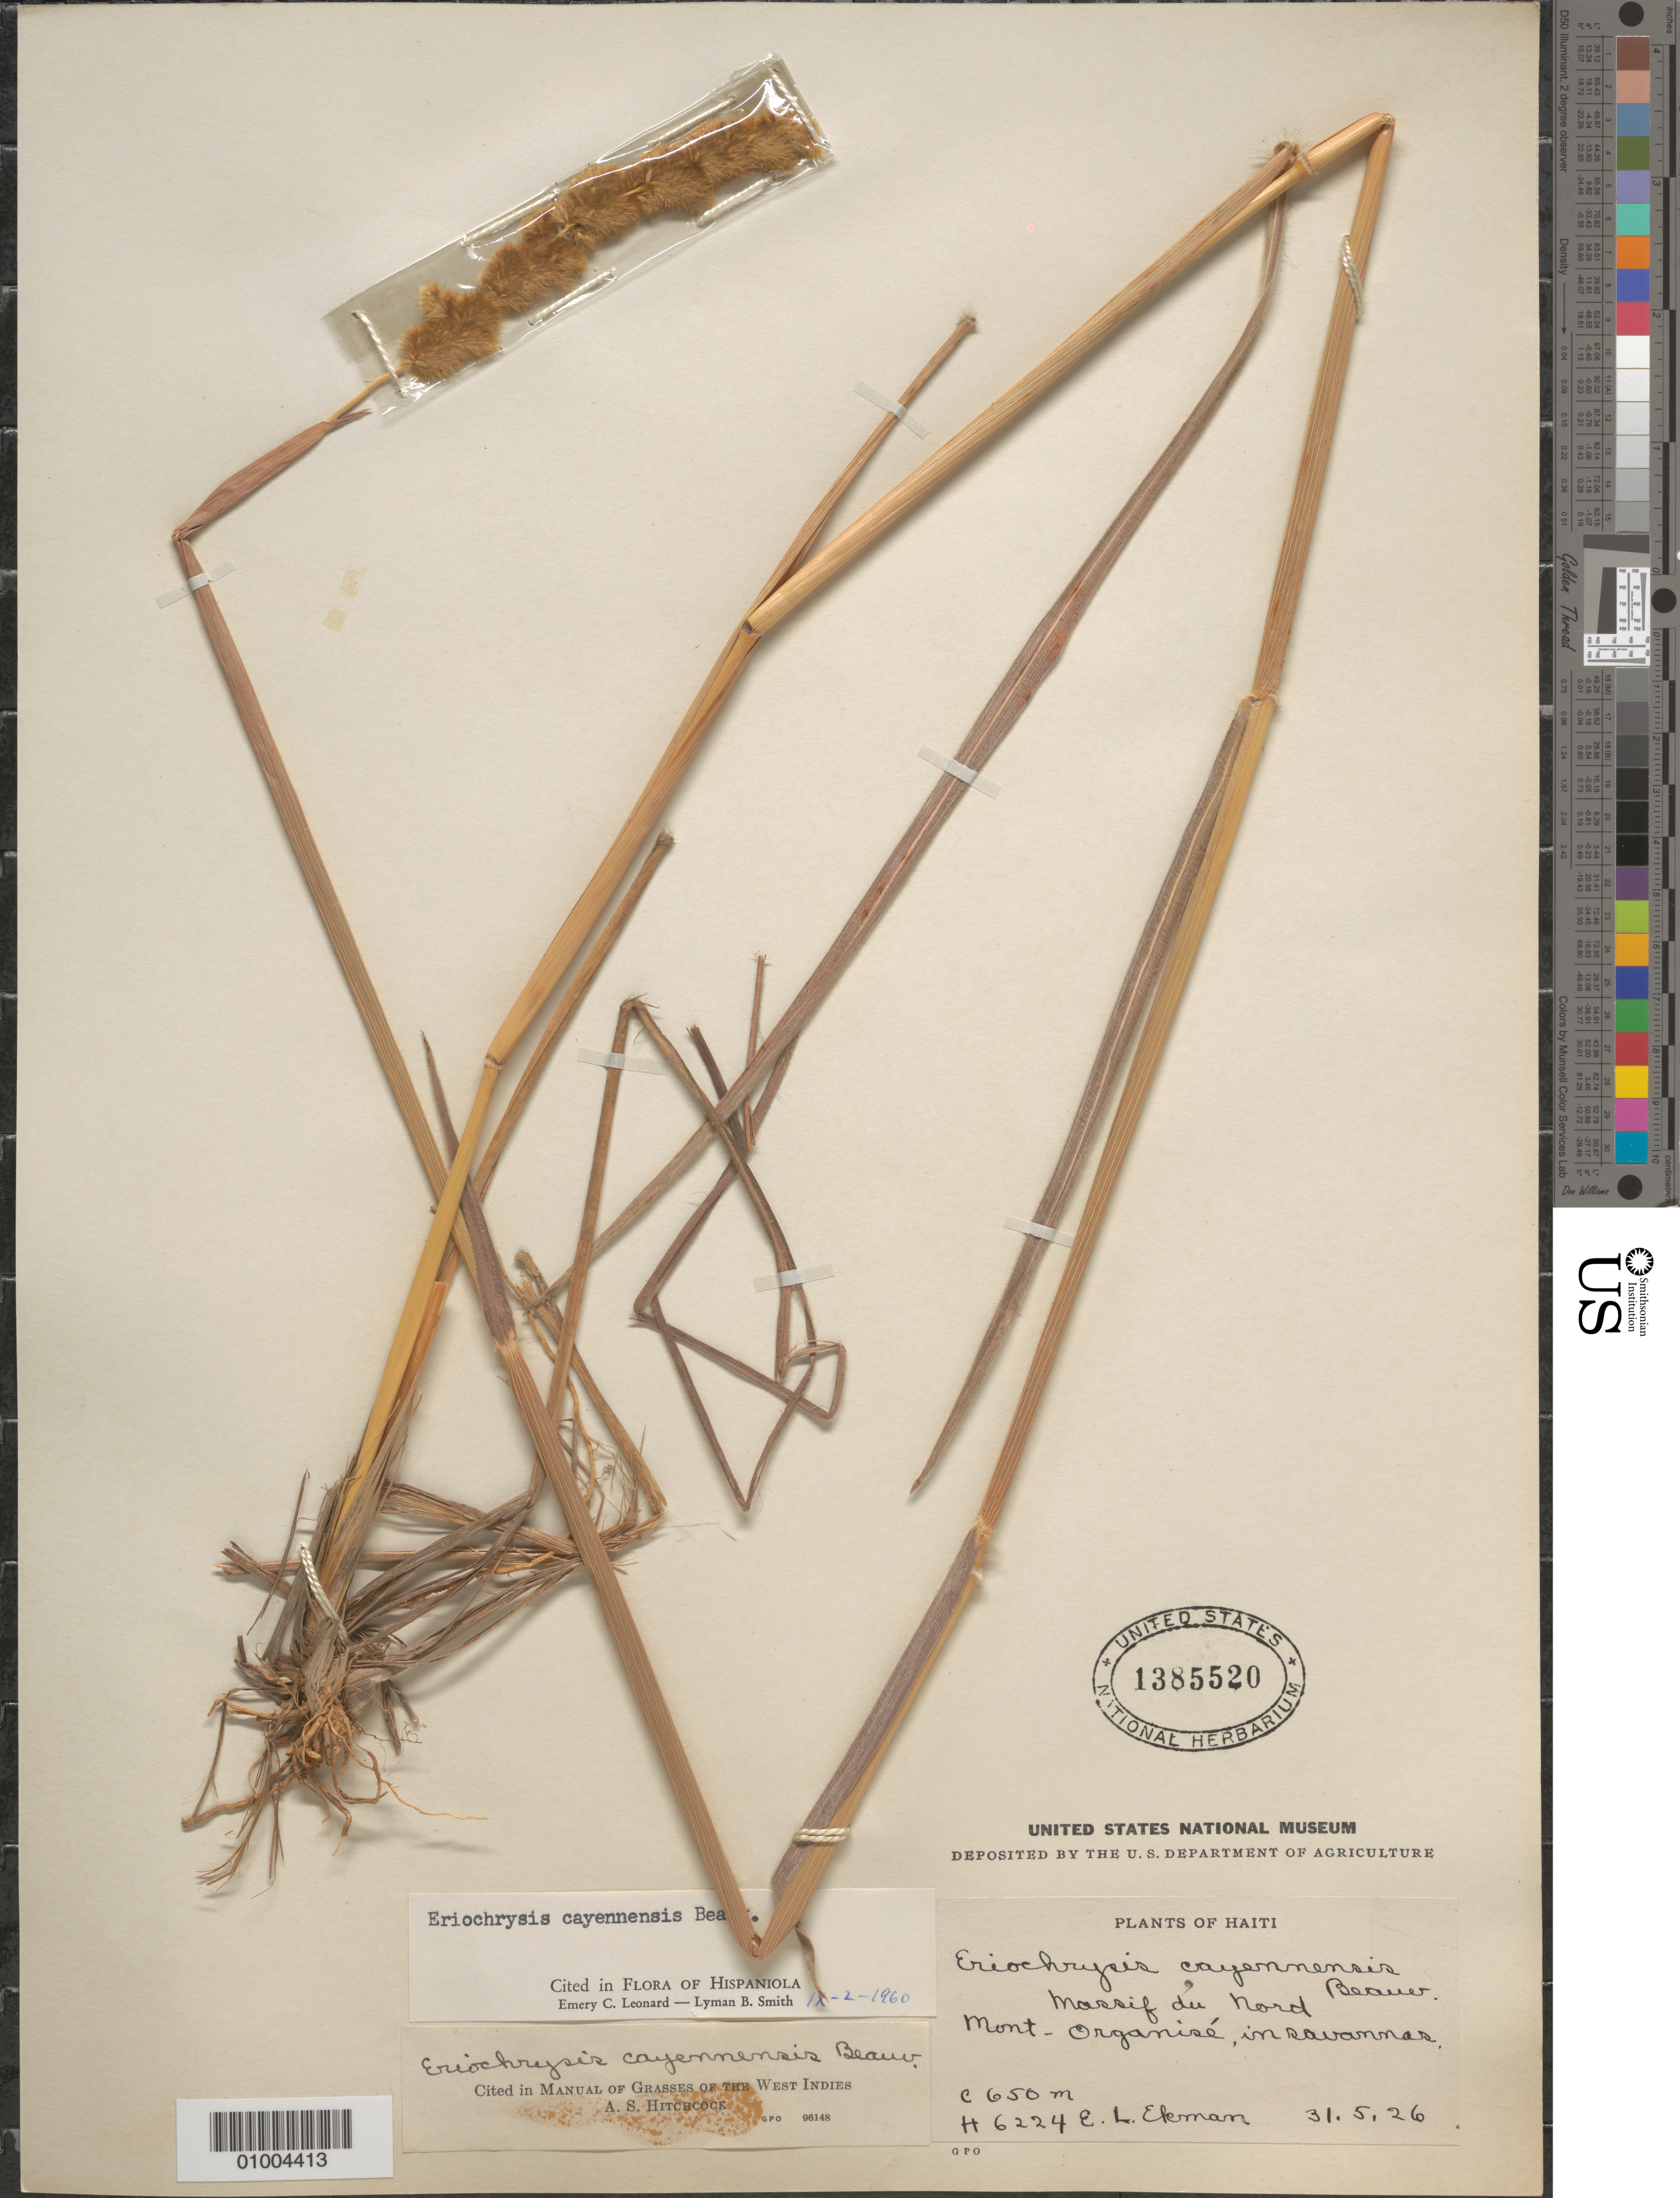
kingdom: Plantae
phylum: Tracheophyta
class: Liliopsida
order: Poales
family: Poaceae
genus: Eriochrysis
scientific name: Eriochrysis cayennensis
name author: P. Beauv.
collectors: E. L. Ekman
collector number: H 6224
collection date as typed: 31 May 1926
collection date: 1926-05-31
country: Haiti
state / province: Nord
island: Hispaniola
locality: Mont-Organise, in savannas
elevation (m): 650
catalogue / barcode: US 1385520